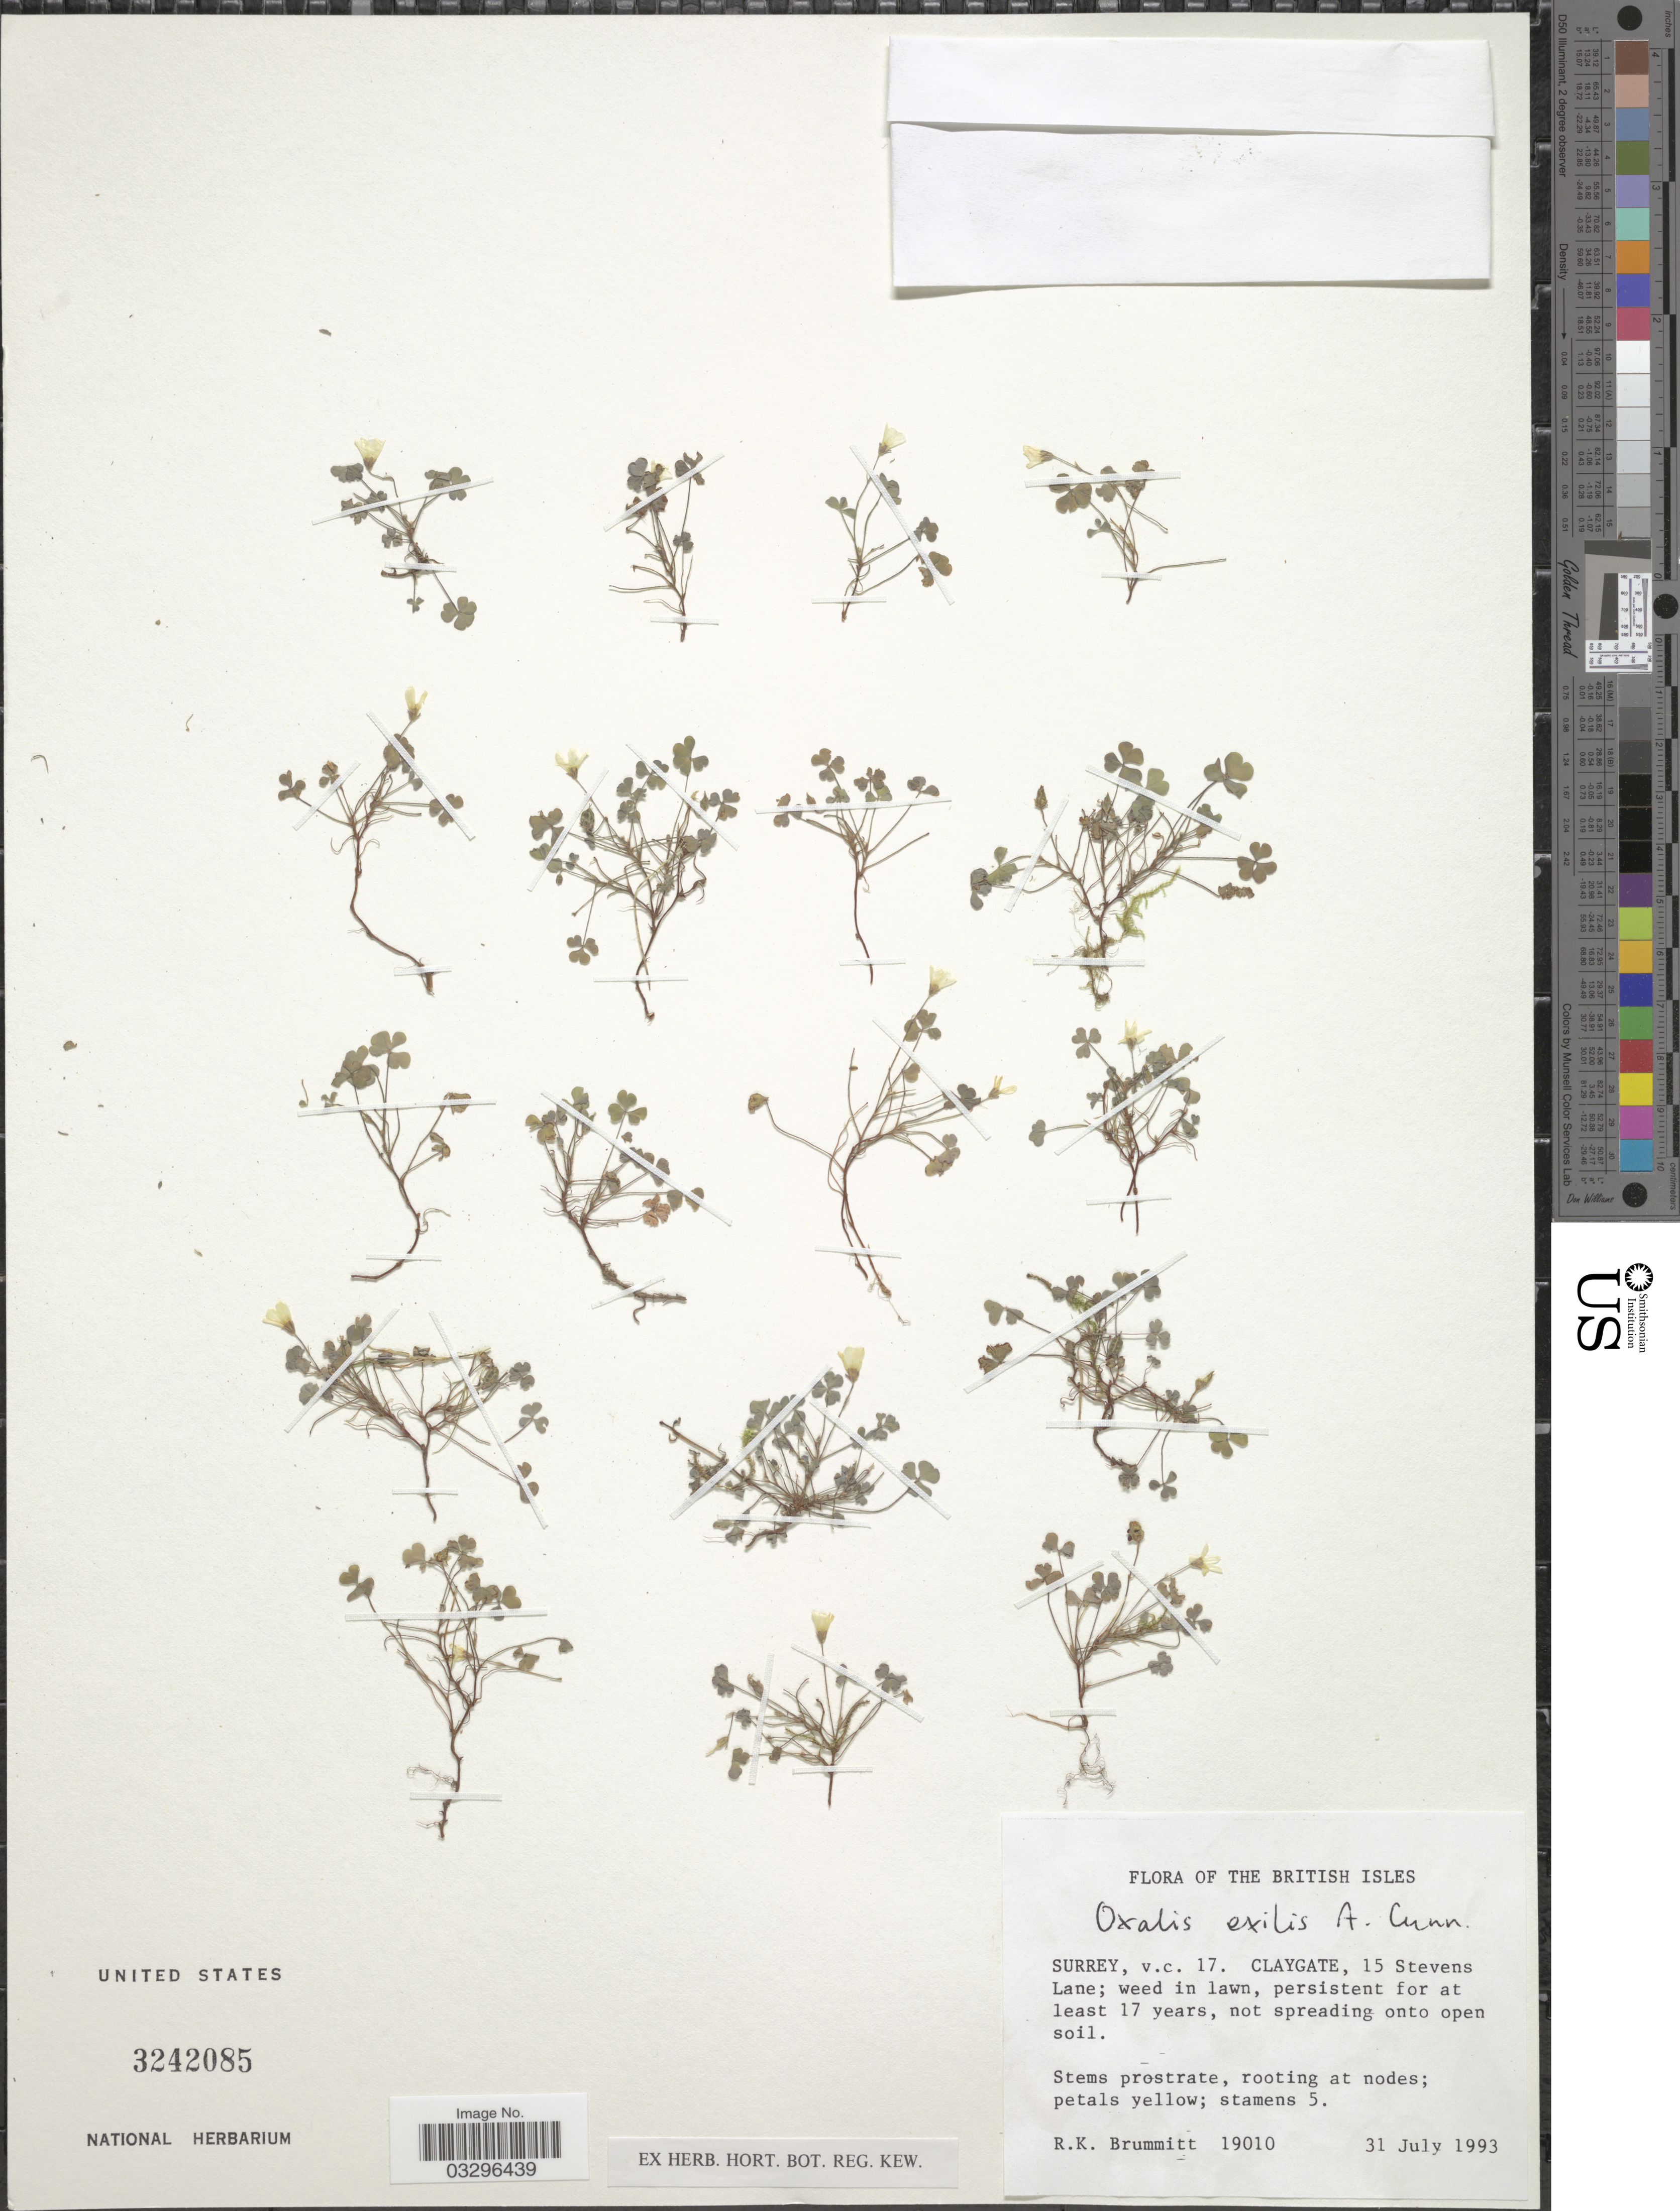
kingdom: Plantae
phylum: Tracheophyta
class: Magnoliopsida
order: Oxalidales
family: Oxalidaceae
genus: Oxalis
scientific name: Oxalis exilis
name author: A. Cunn.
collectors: R. K. Brummitt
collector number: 19010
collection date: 1993-07-31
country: United Kingdom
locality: The British Isles. Surrey, v. c. 17. Claygate, 15 Stevens Lane.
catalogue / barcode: US 3242085